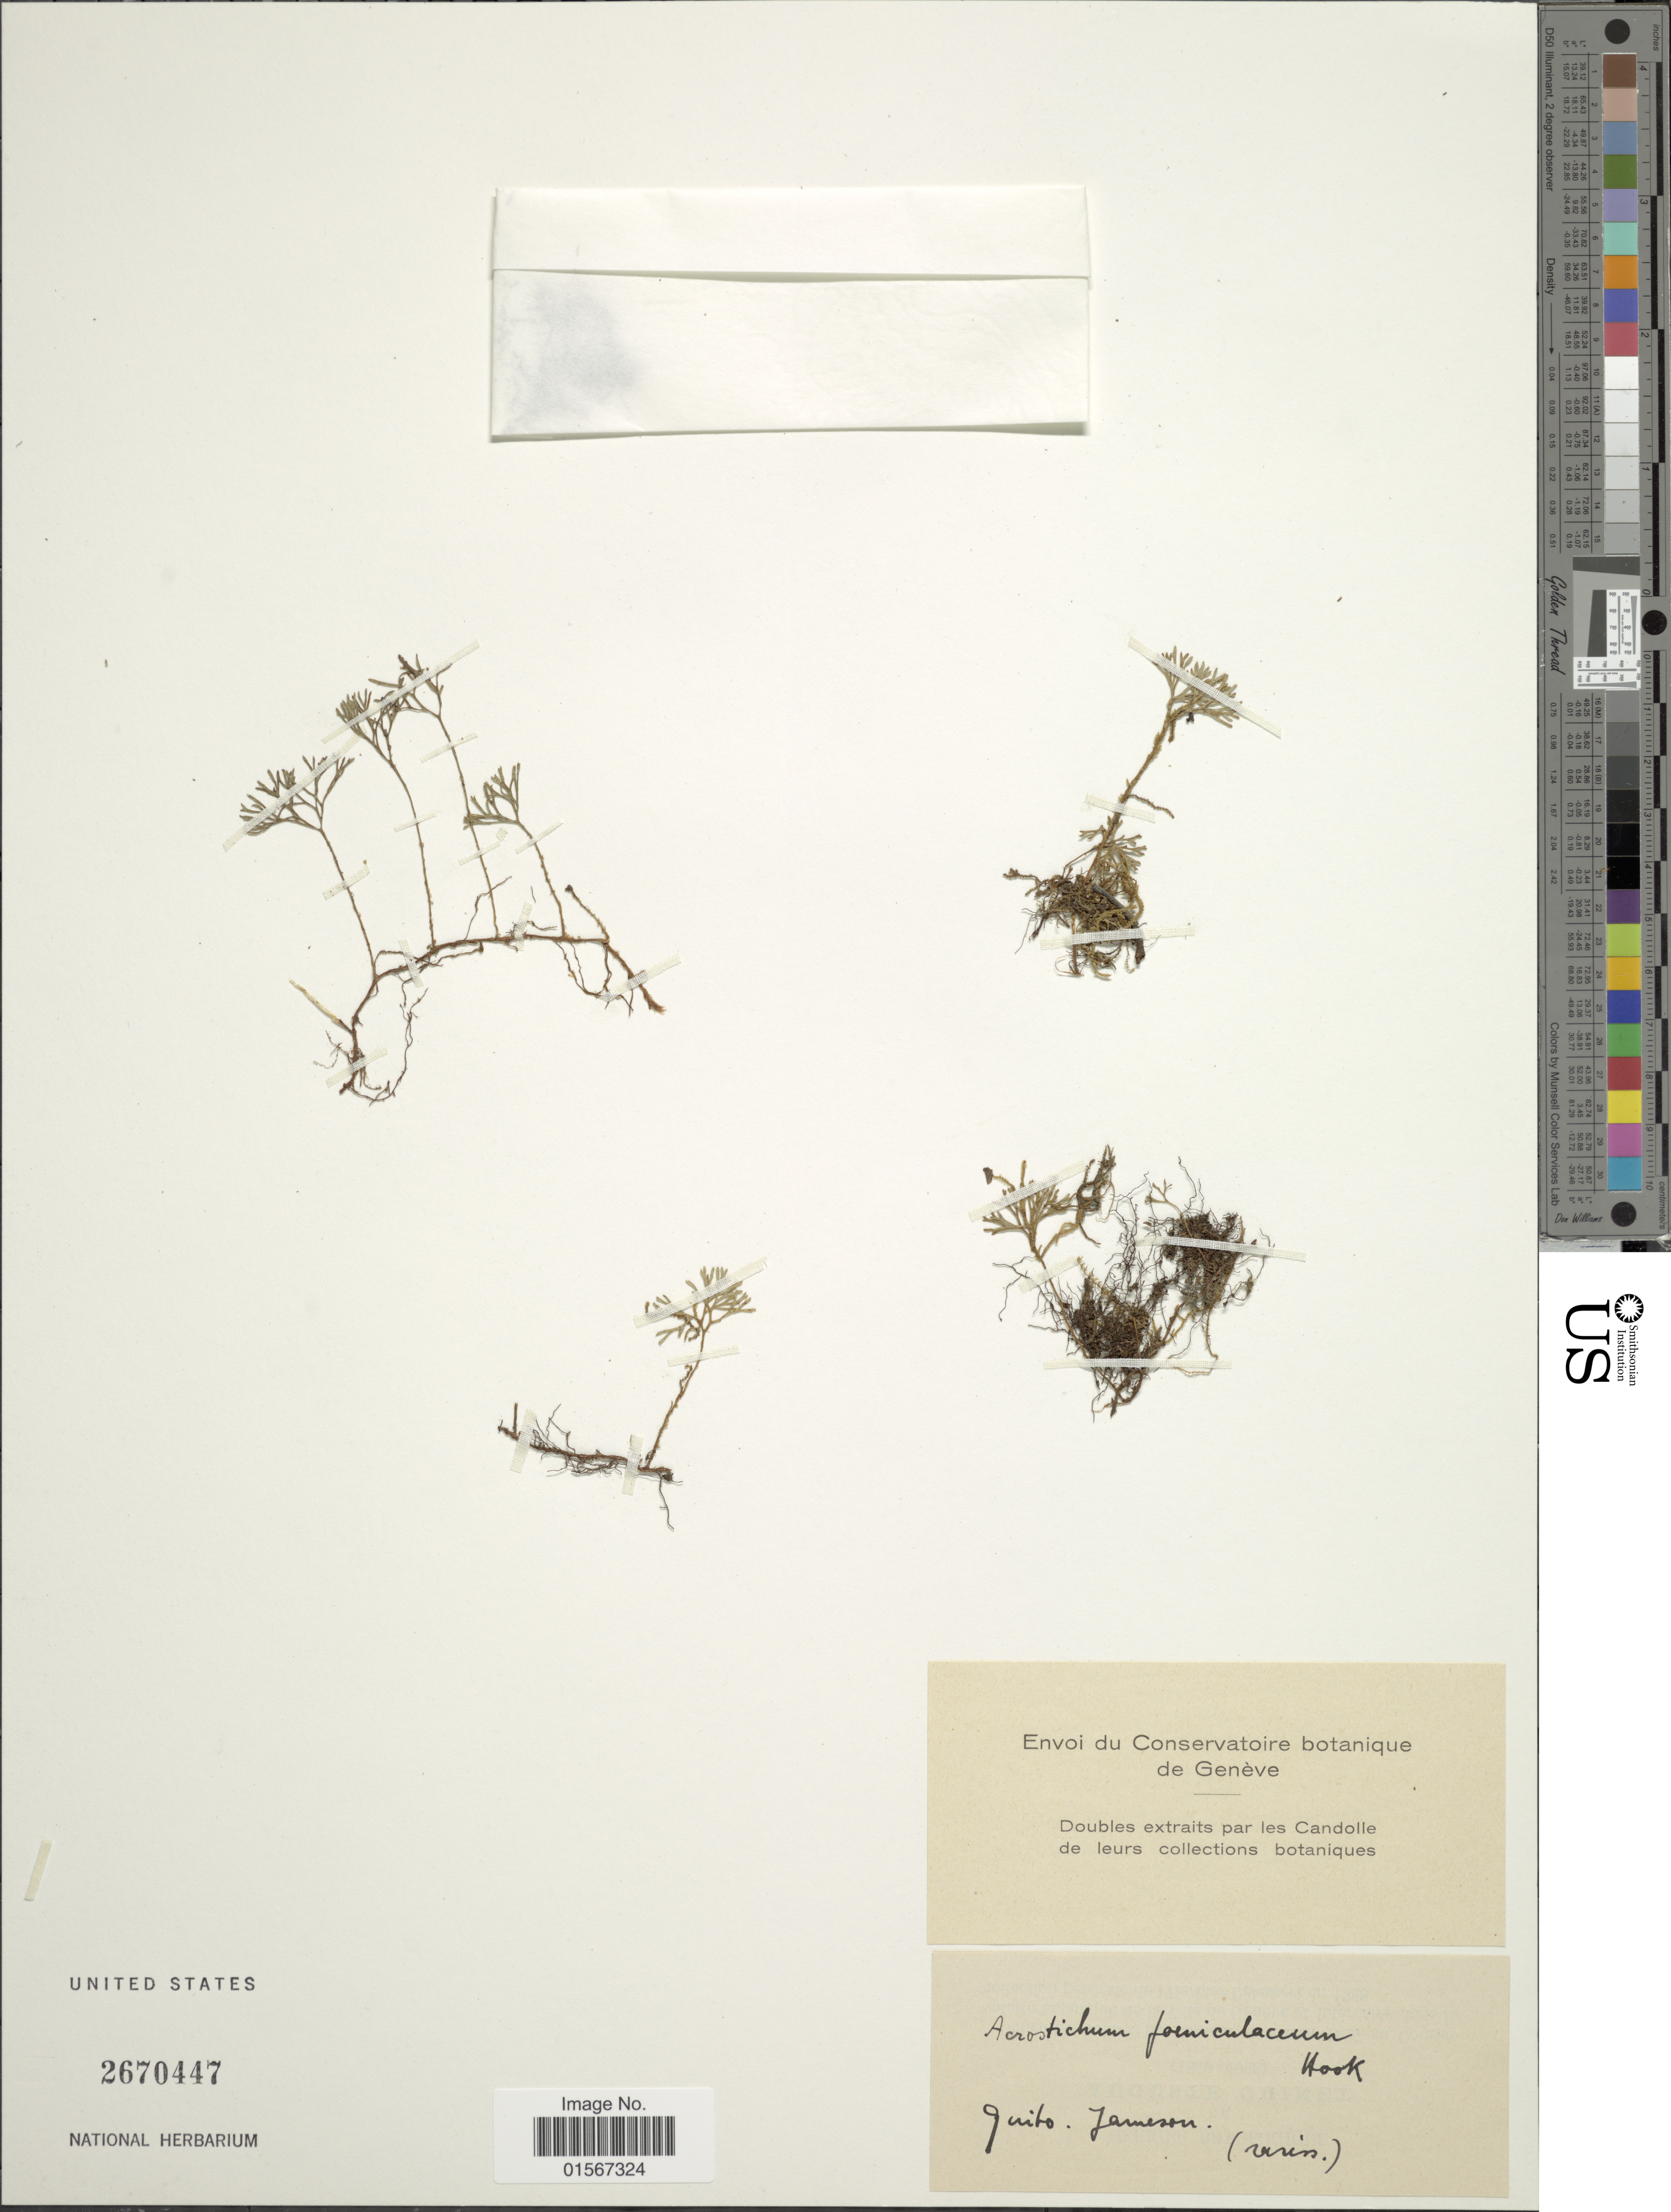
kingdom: Plantae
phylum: Tracheophyta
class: Polypodiopsida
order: Polypodiales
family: Dryopteridaceae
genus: Elaphoglossum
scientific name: Elaphoglossum peltatum f. foeniculaceum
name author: (Hook. & Grev.) Mickel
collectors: -- Jameson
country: Ecuador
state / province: Pichincha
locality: Quito.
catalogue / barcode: US 2670447